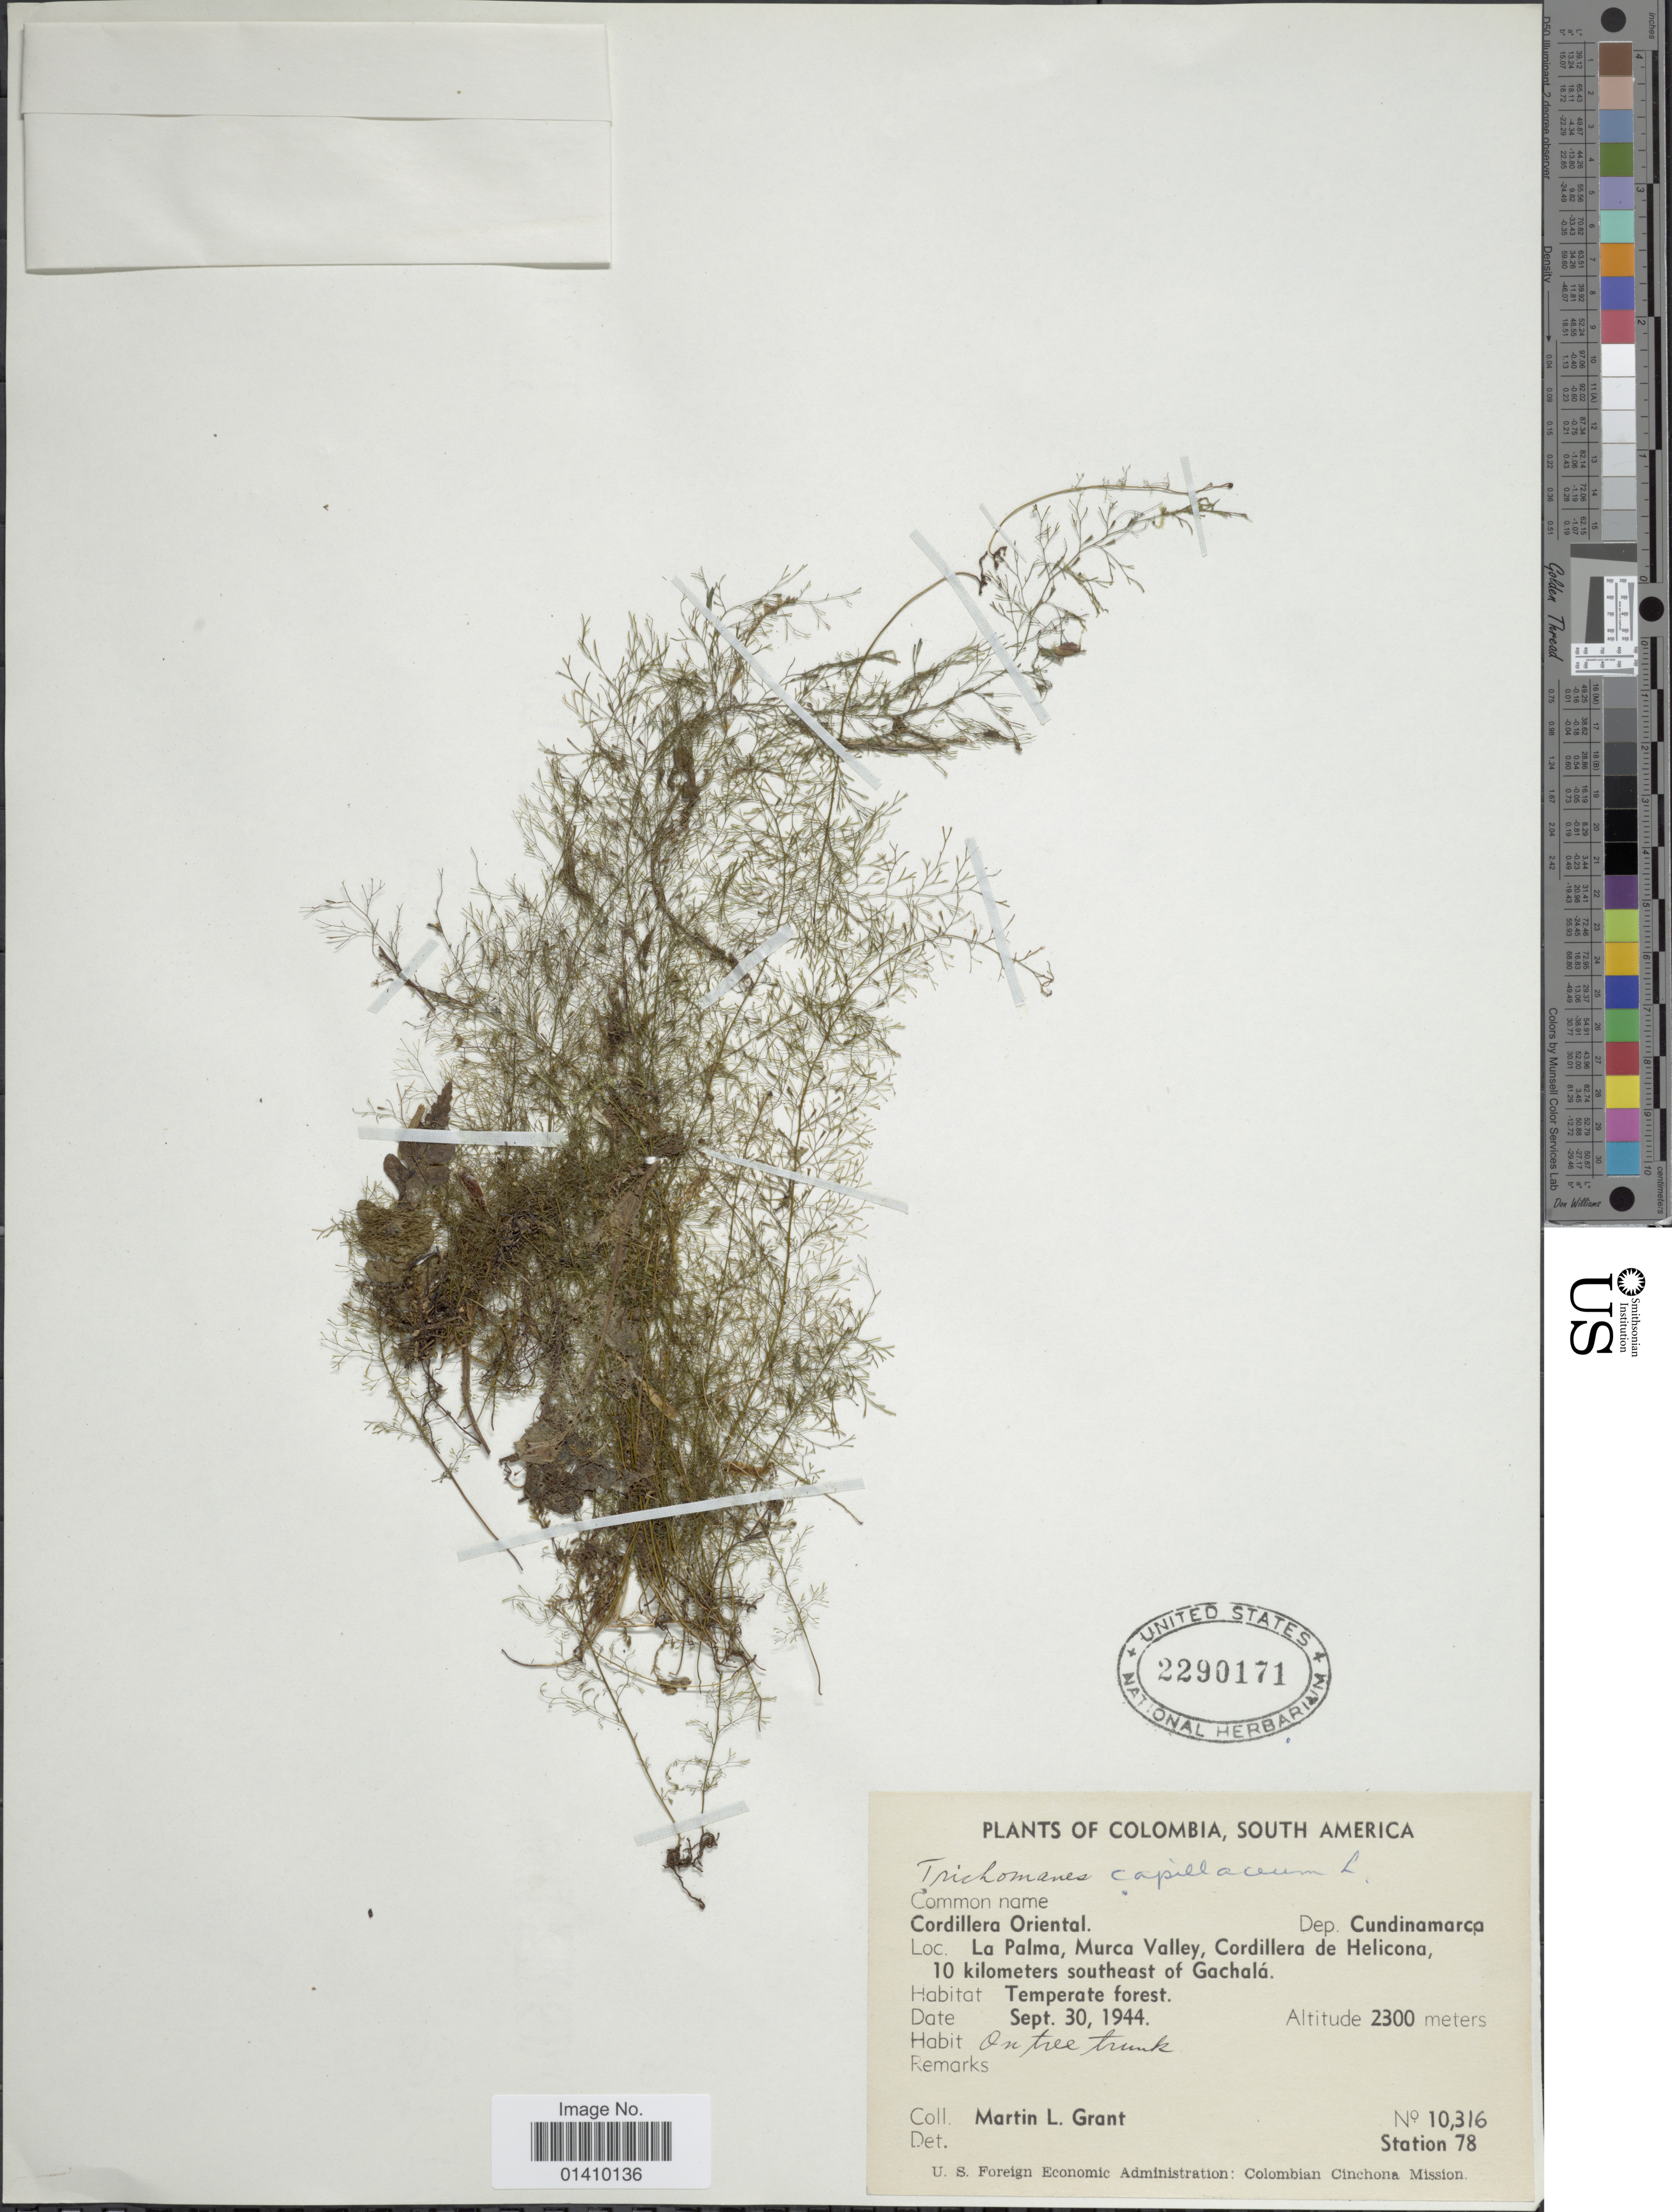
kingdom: Plantae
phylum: Tracheophyta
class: Polypodiopsida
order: Hymenophyllales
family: Hymenophyllaceae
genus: Polyphlebium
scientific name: Polyphlebium capillaceum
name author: (L.) Ebihara & Dubuisson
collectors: M. L. Grant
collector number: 10316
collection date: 1944-09-30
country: Colombia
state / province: Cundinamarca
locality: Cordillera Oriental, la Palma, Murca Valley, Cordillera de Helicona, 10 kilometers southeast of Gachala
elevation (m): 2300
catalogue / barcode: US 2290171